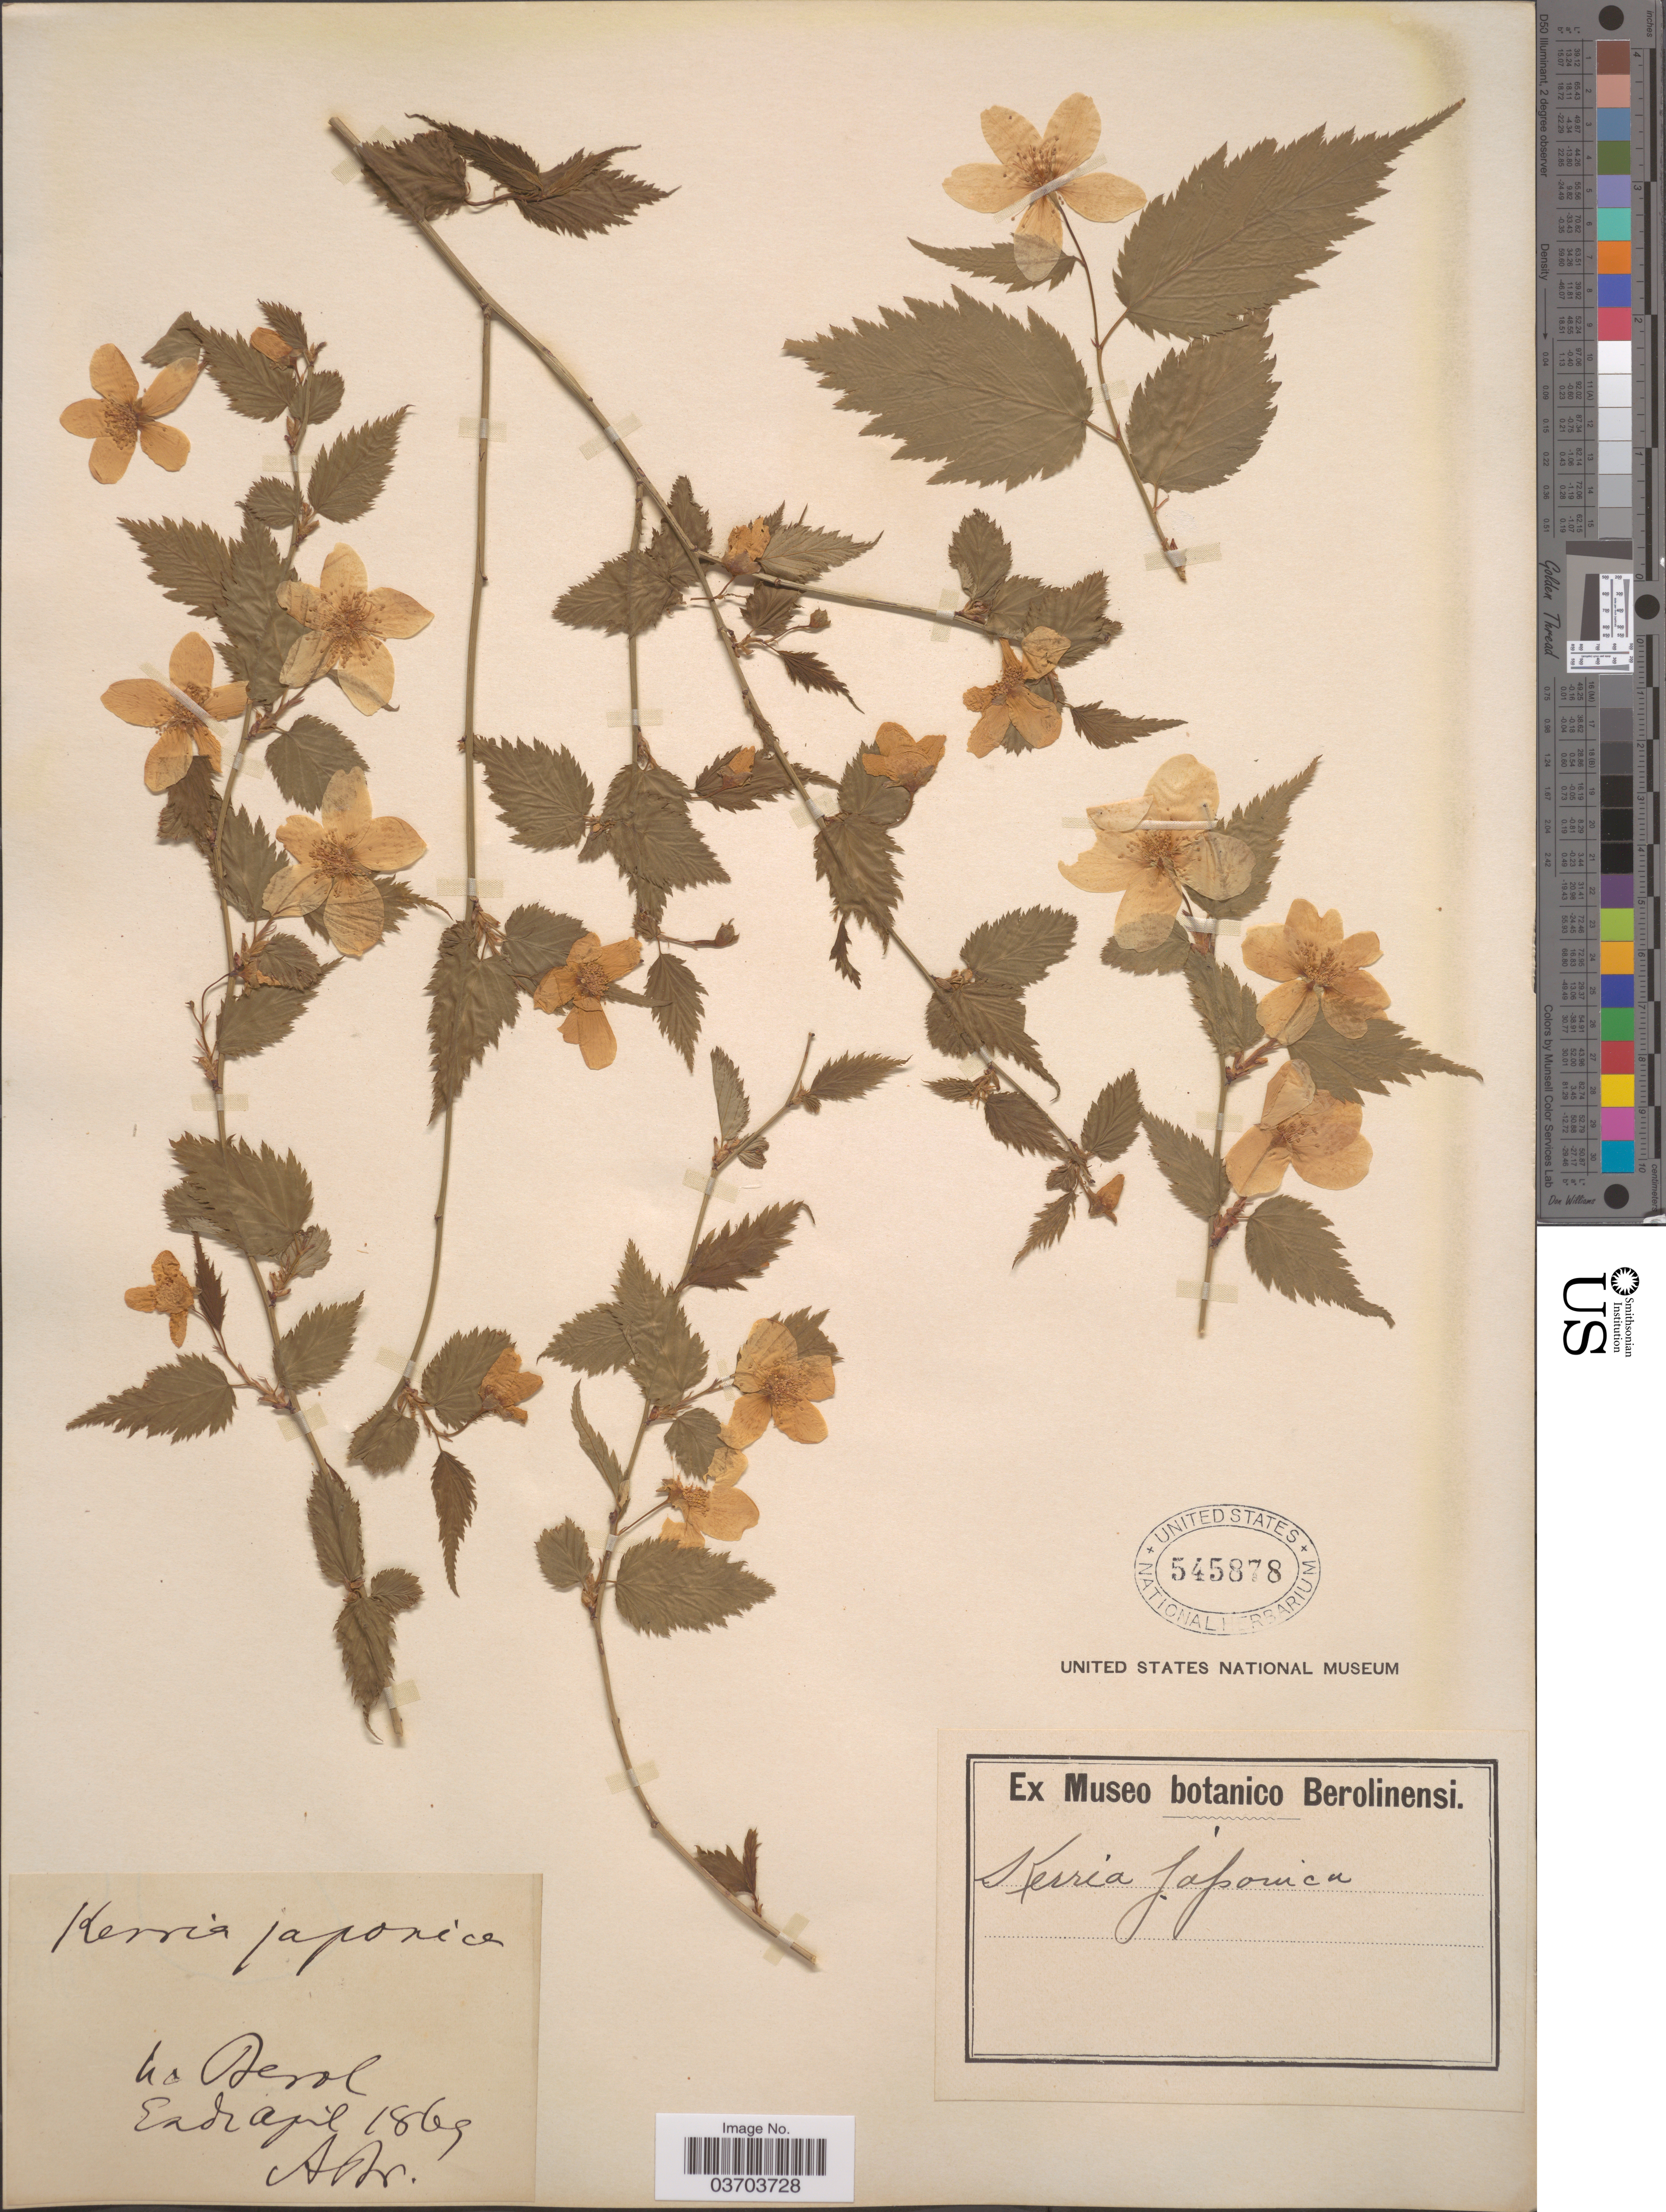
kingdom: Plantae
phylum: Tracheophyta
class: Magnoliopsida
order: Rosales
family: Rosaceae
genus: Kerria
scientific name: Kerria japonica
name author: (L.) DC.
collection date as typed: End april 1869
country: Japan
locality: H. Berol.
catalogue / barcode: US 545878